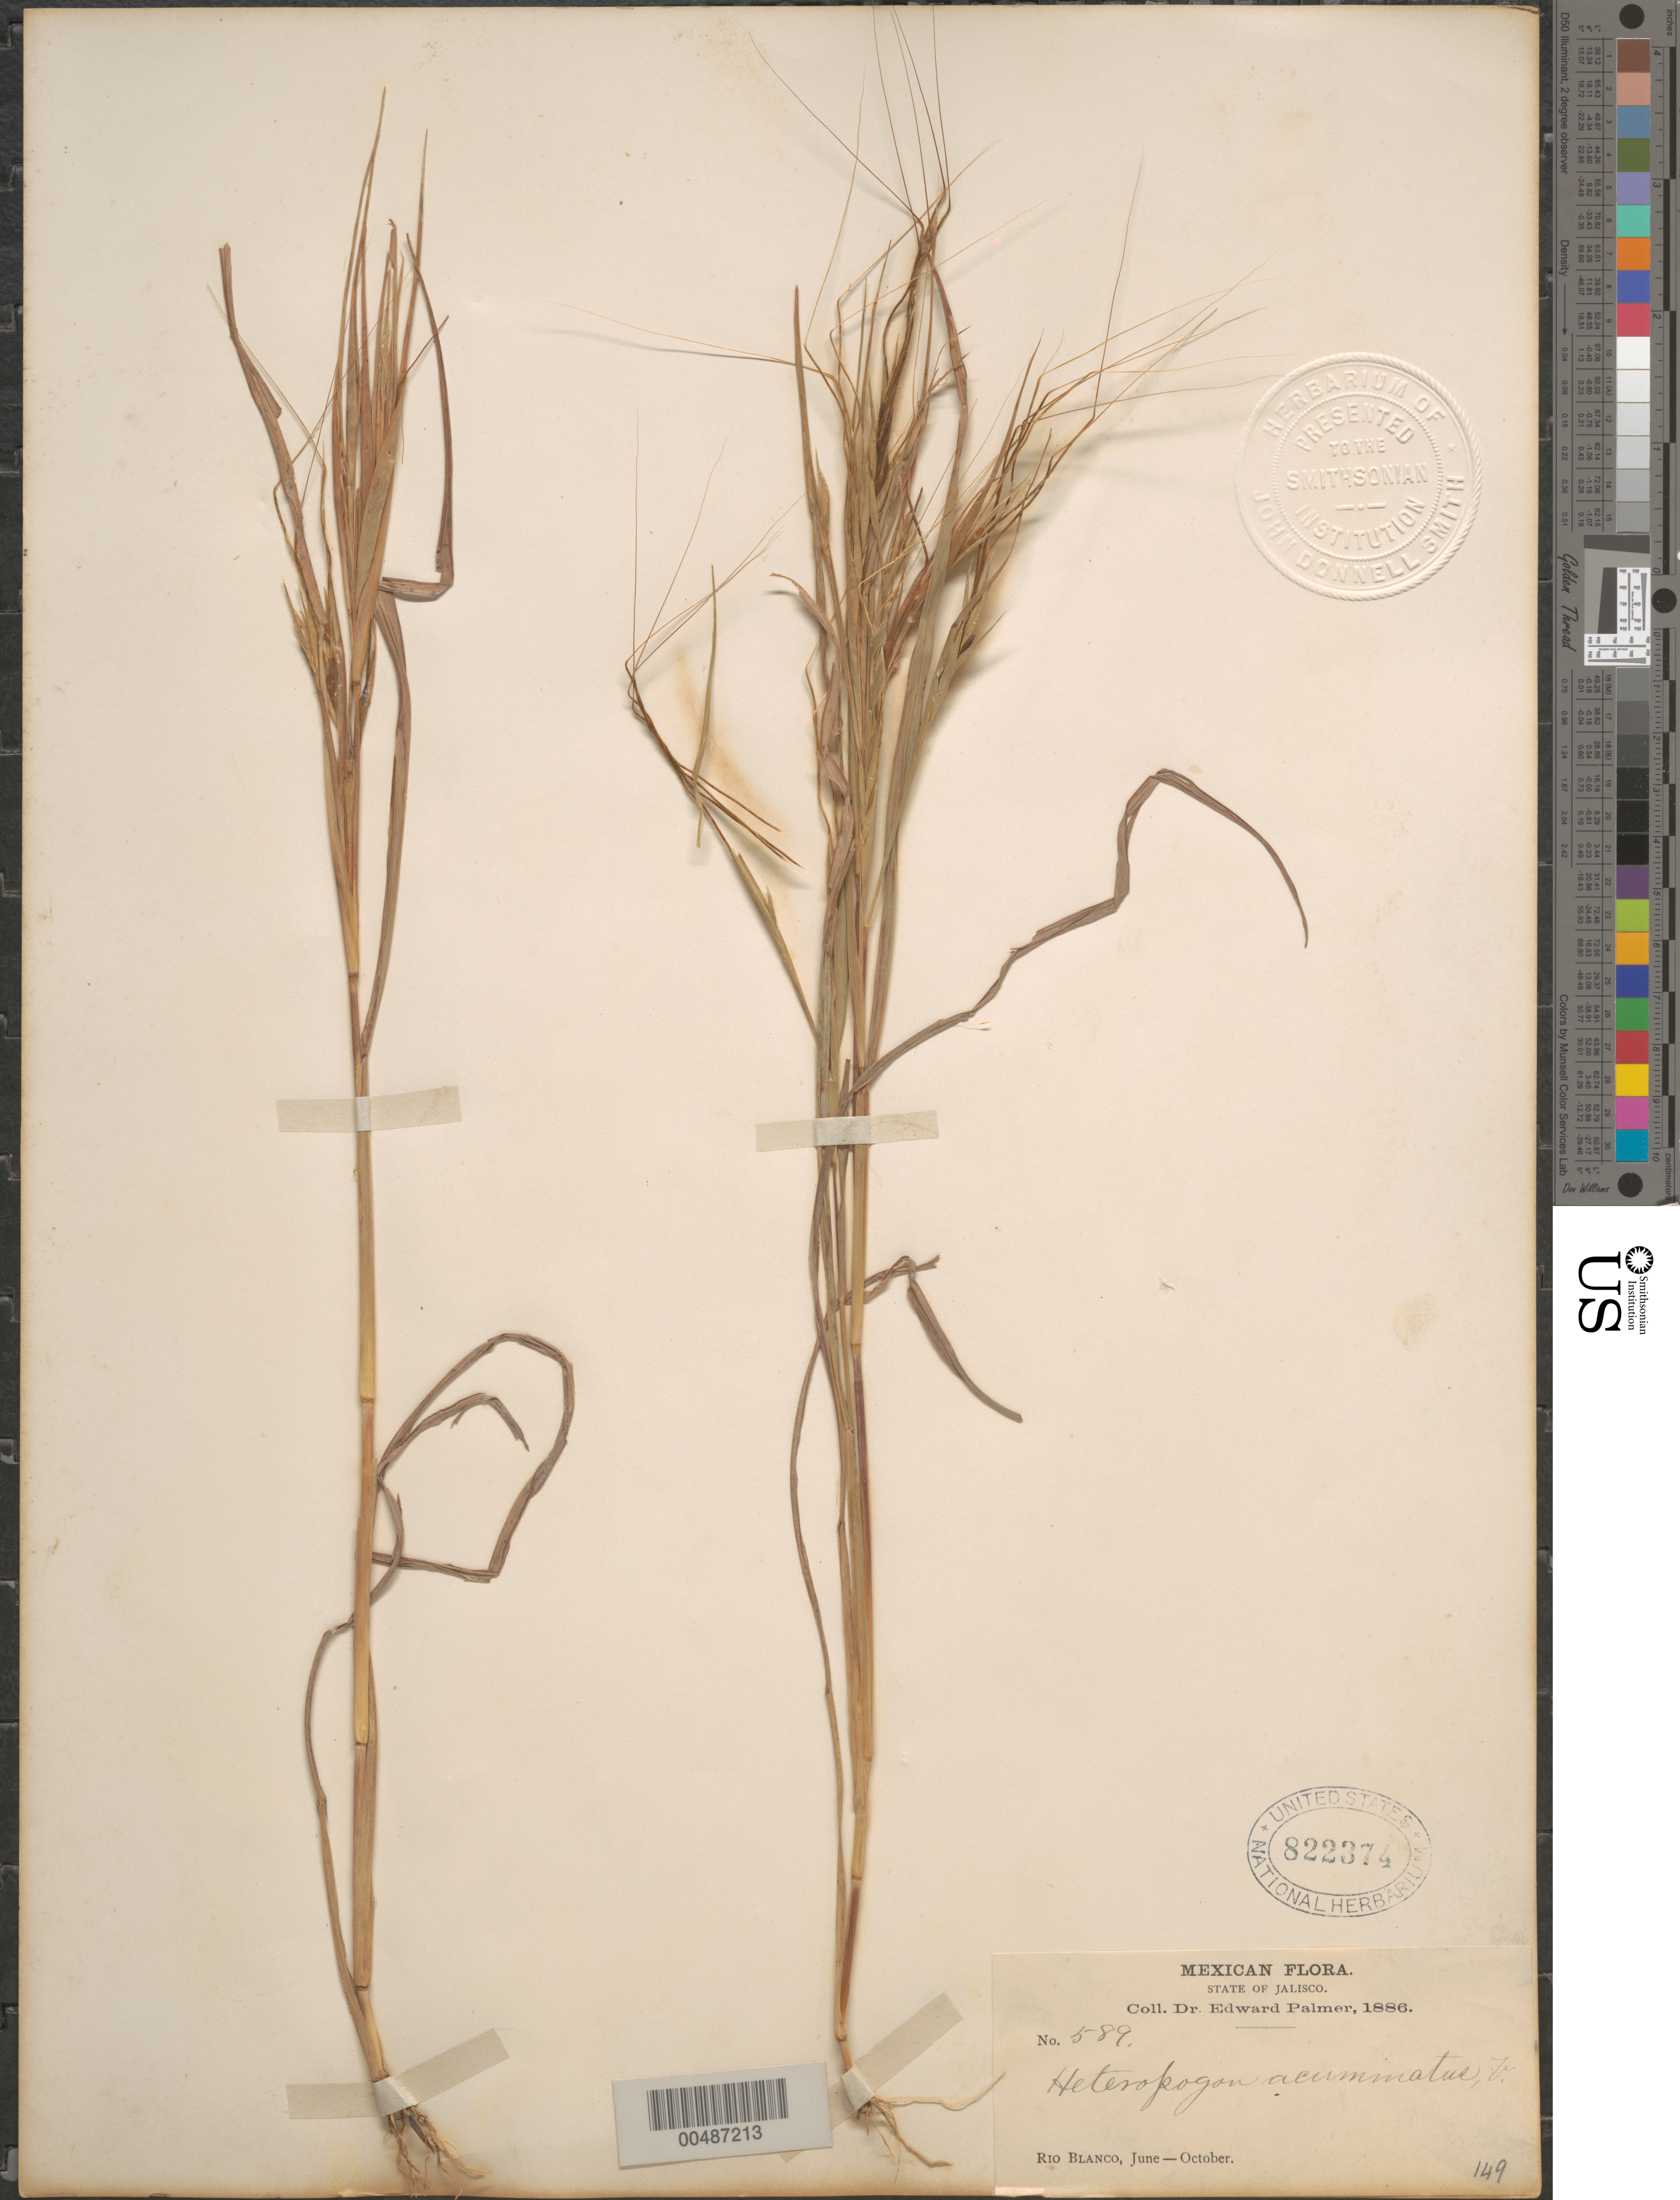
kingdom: Plantae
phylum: Tracheophyta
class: Liliopsida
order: Poales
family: Poaceae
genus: Heteropogon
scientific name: Heteropogon melanocarpus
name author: (Elliott) Benth.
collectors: E. Palmer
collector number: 589 (149)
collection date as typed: Jun 1886 to Oct 1886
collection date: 1886-06/1886-10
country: Mexico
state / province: Jalisco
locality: Rio Blanco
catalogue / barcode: US 822374